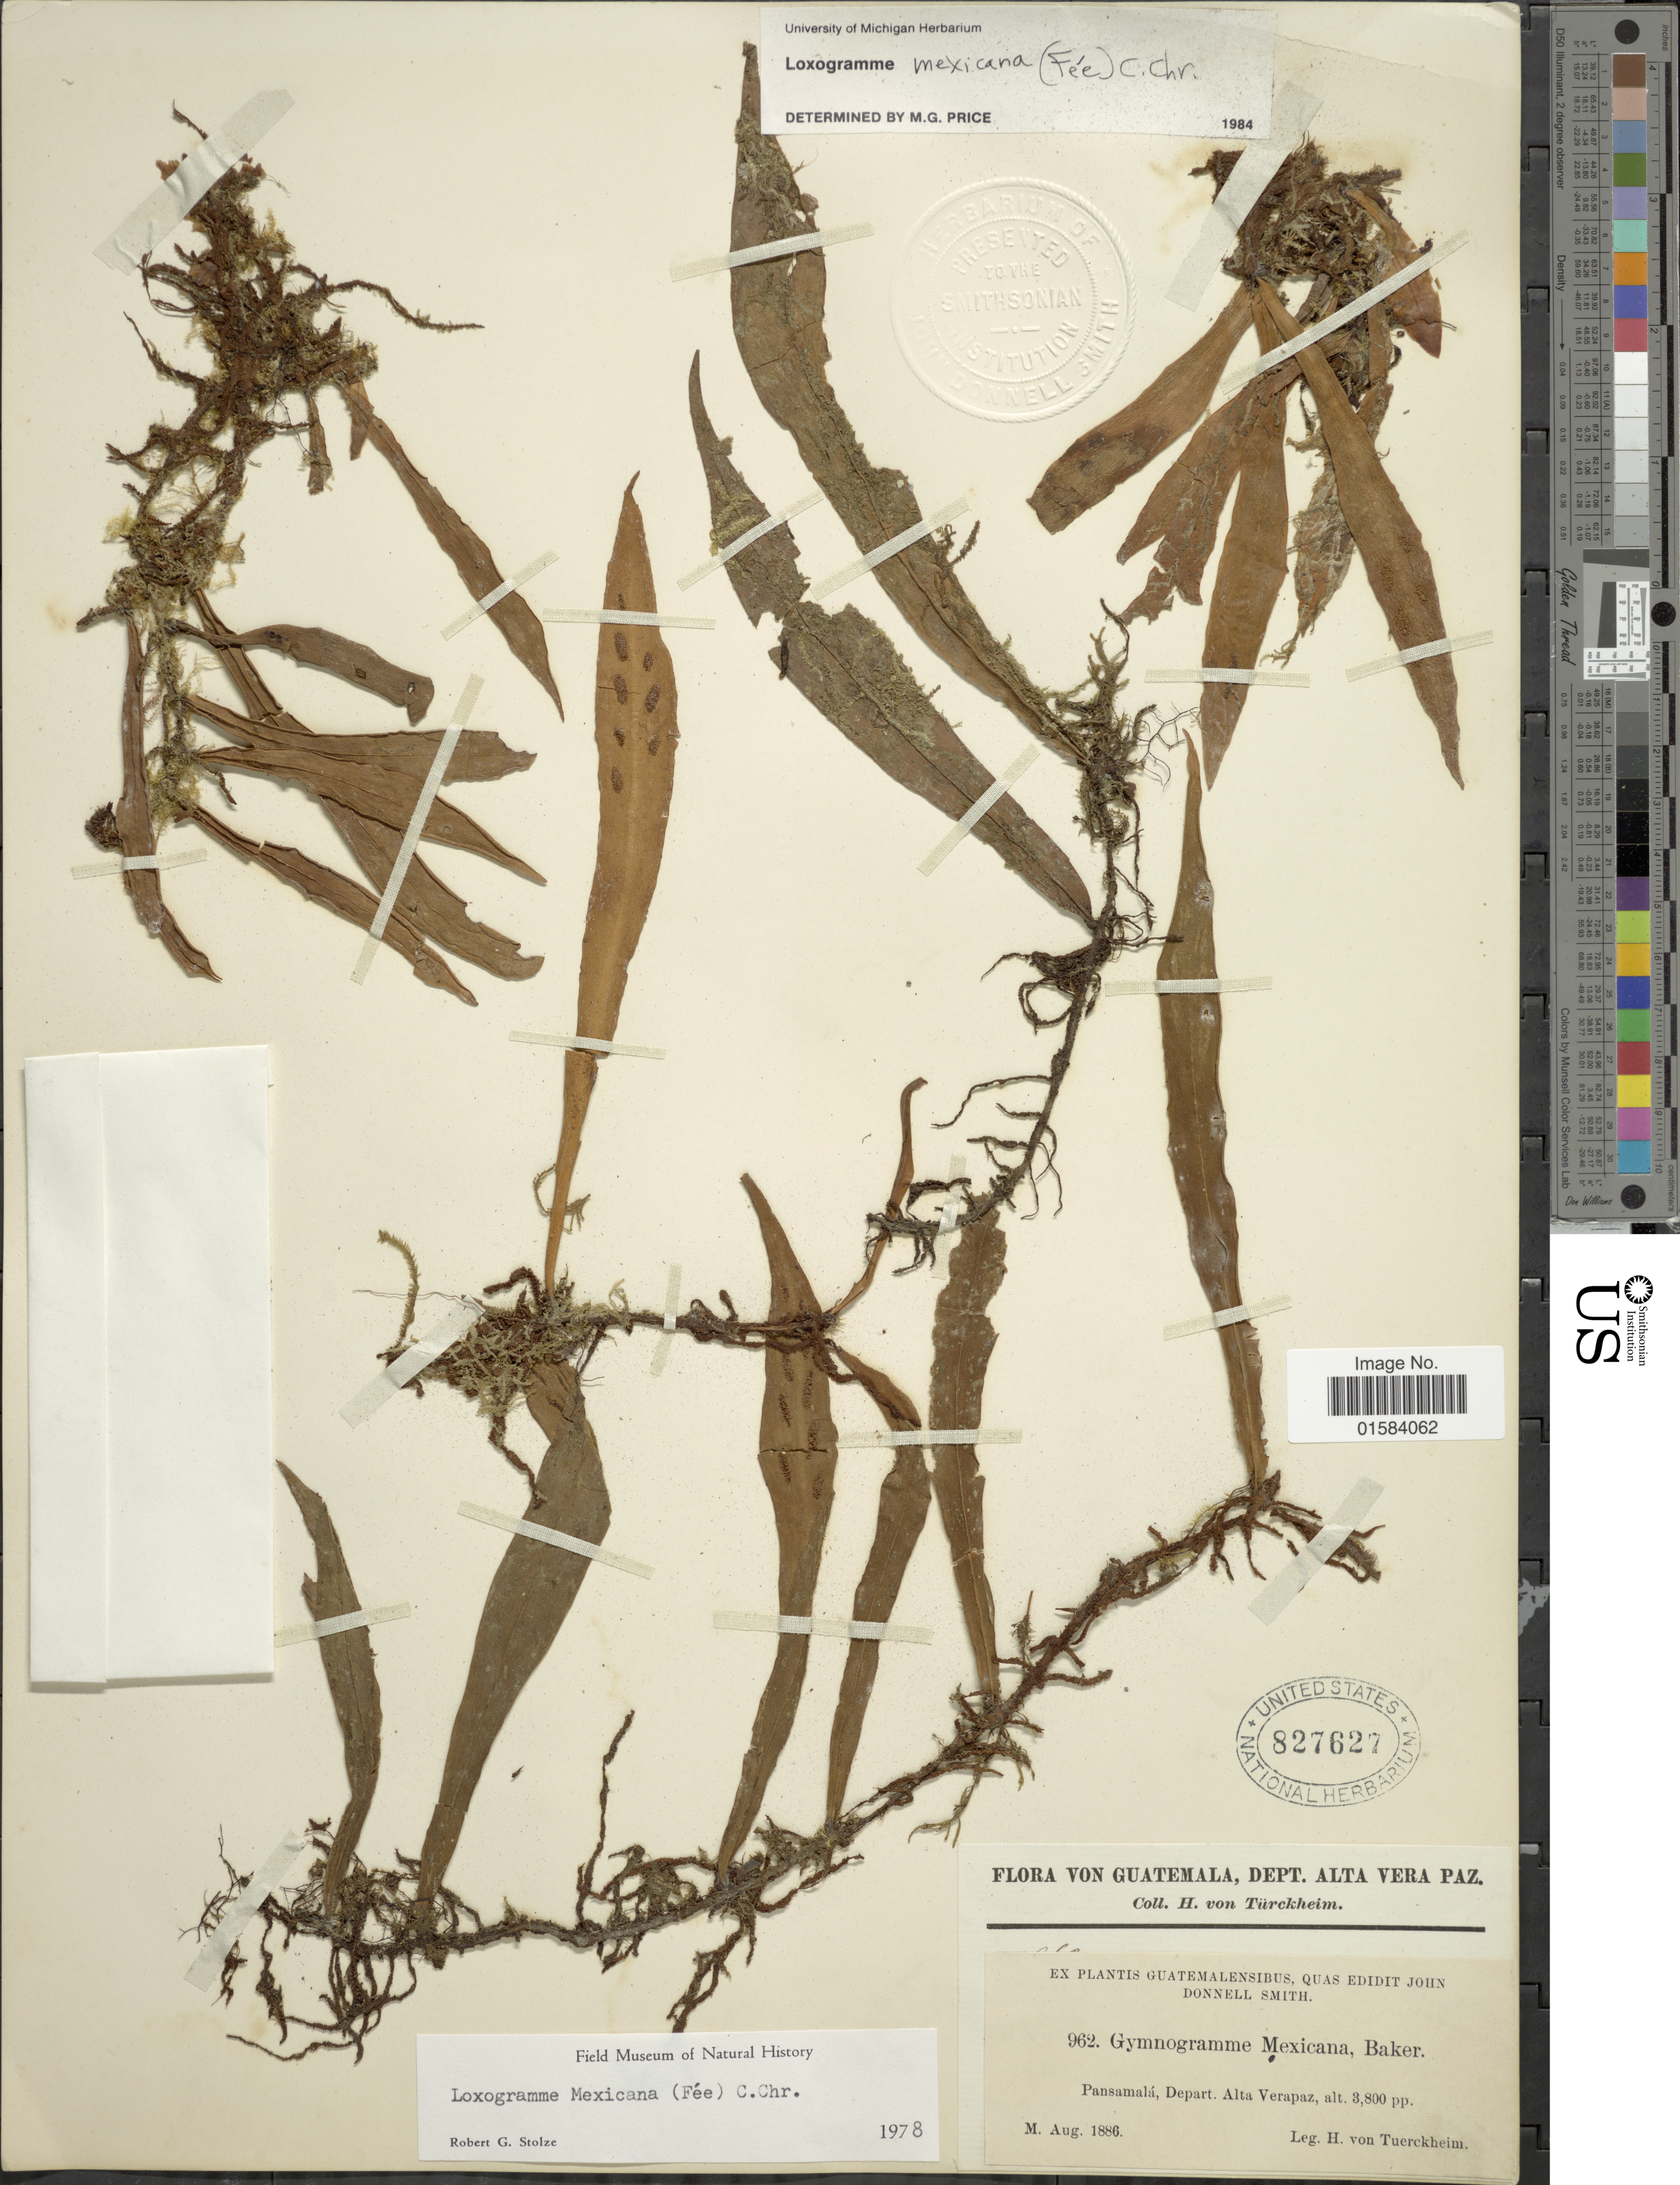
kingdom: Plantae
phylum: Tracheophyta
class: Polypodiopsida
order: Polypodiales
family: Polypodiaceae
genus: Loxogramme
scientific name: Loxogramme mexicana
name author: (Fée) C. Chr.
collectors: H. von Tuerckheim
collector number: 962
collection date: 1886-08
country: Guatemala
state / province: Alta Verapaz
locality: Pansamalá, Depart Alta Verapaz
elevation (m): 1158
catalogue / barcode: US 827627